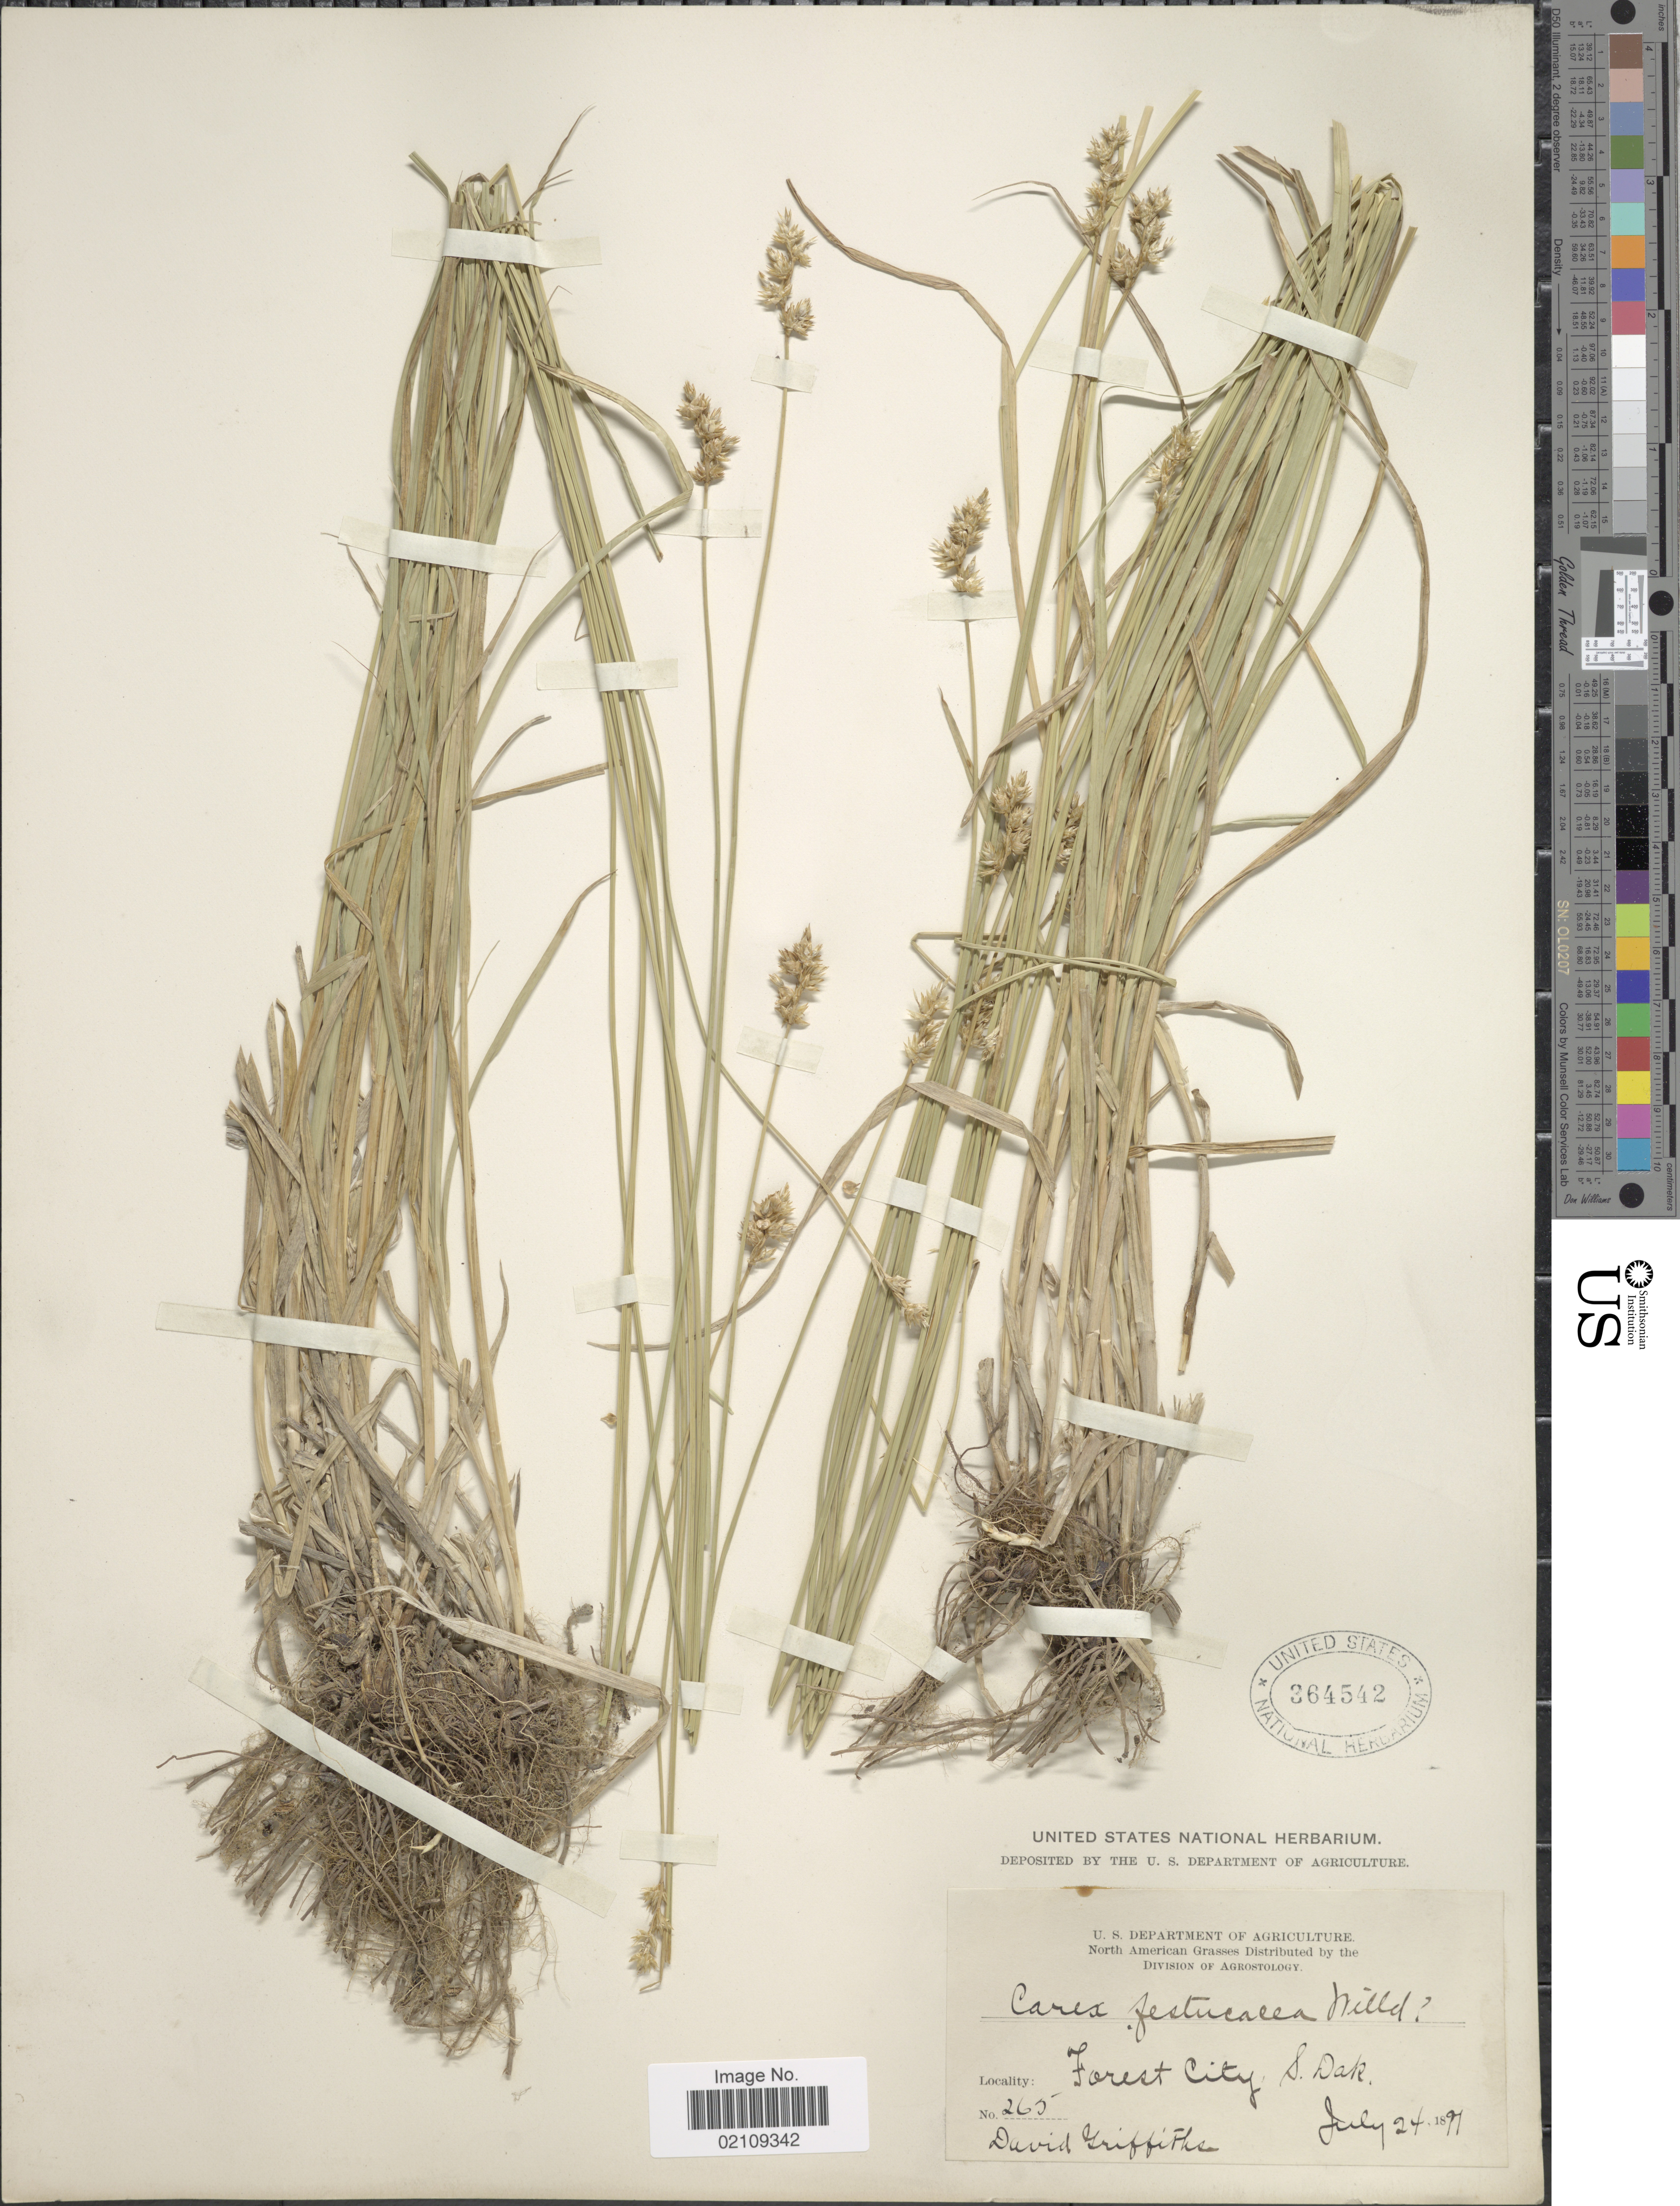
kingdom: Plantae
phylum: Tracheophyta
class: Liliopsida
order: Poales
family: Cyperaceae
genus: Carex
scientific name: Carex festucacea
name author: Willd.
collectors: D. Griffiths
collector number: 265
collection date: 1897-07-24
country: United States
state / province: South Dakota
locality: Forest City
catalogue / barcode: US 364542